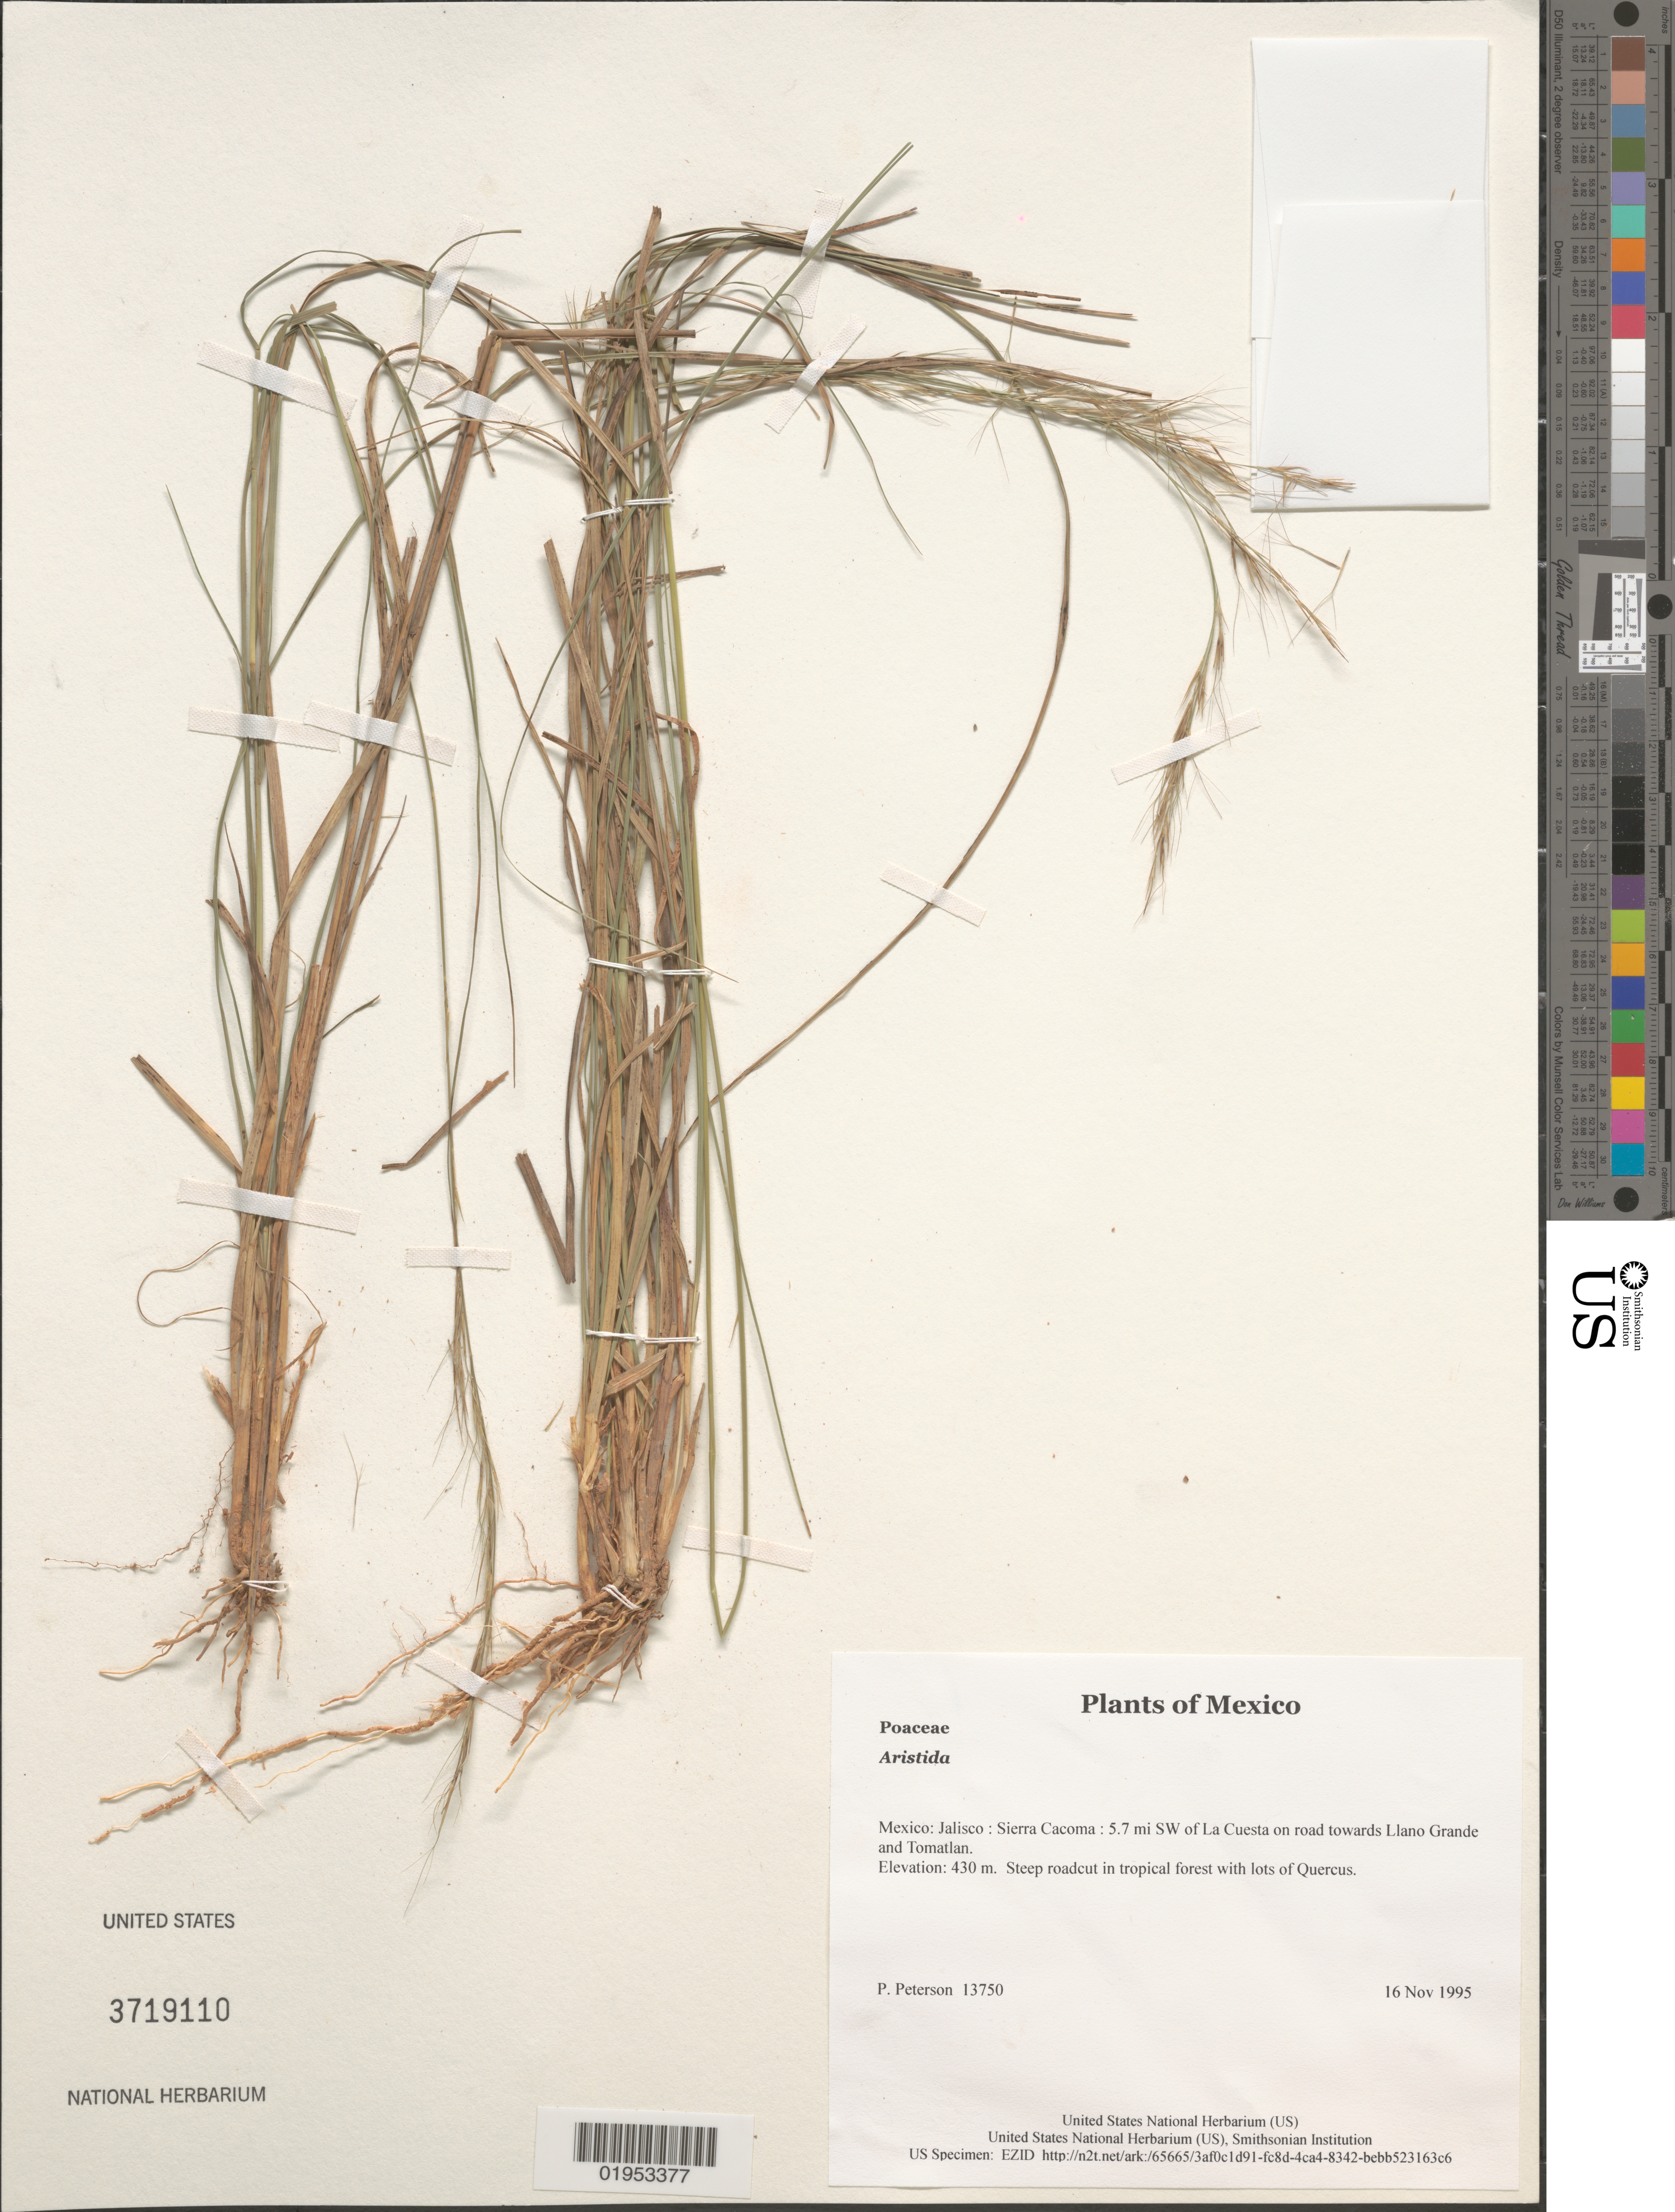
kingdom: Plantae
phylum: Tracheophyta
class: Liliopsida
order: Poales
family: Poaceae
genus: Aristida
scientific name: Aristida sp.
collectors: P. M. Peterson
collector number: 13750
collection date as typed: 16 Nov 1995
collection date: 1995-11-16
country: Mexico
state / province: Jalisco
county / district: Sierra Cacoma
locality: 5.7 mi SW of La Cuesta on road towards Llano Grande and Tomatlan.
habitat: Steep roadcut in tropical forest with lots of Quercus.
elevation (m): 430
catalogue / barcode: US 3719110